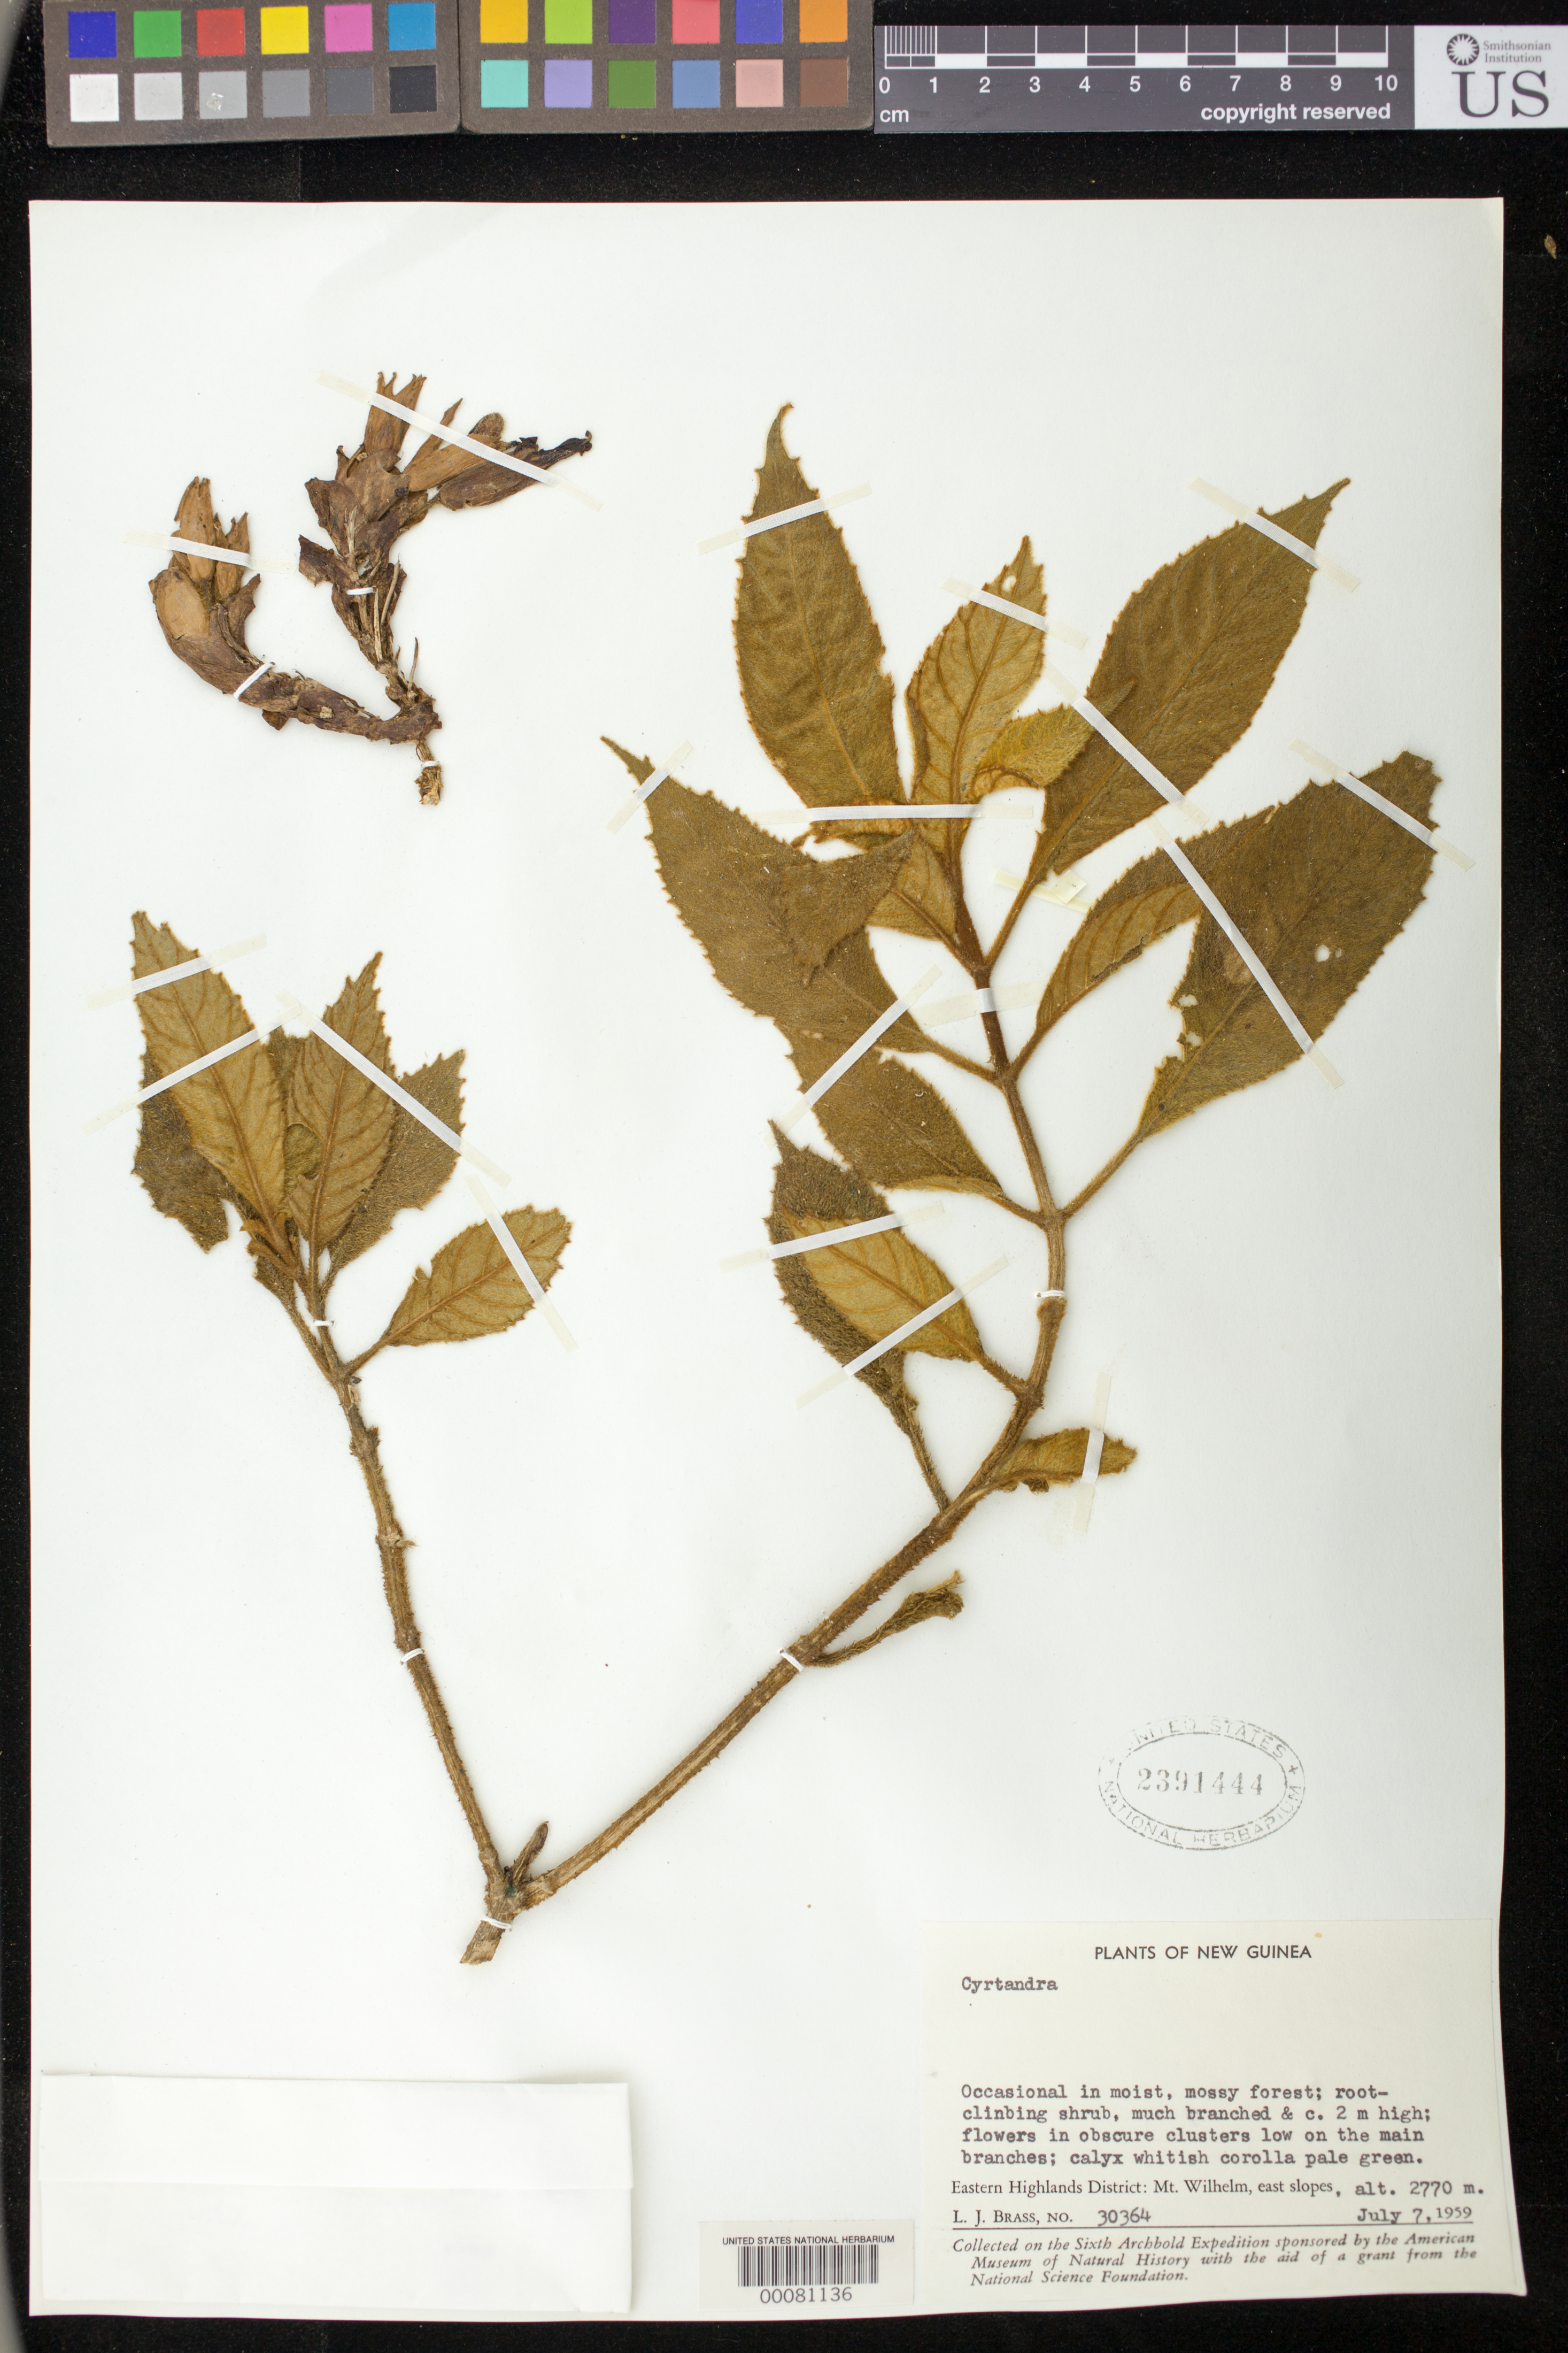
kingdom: Plantae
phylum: Tracheophyta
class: Magnoliopsida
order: Lamiales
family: Gesneriaceae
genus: Cyrtandra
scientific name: Cyrtandra sp.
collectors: L. J. Brass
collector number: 30364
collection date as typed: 07 Jul 1959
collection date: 1959-07-07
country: Papua New Guinea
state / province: Eastern Highlands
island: New Guinea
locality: Eastern highlands dist., Mt wilhelm, east slopes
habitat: Occasional in moist, mossy forest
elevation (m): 2770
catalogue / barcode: US 2391444